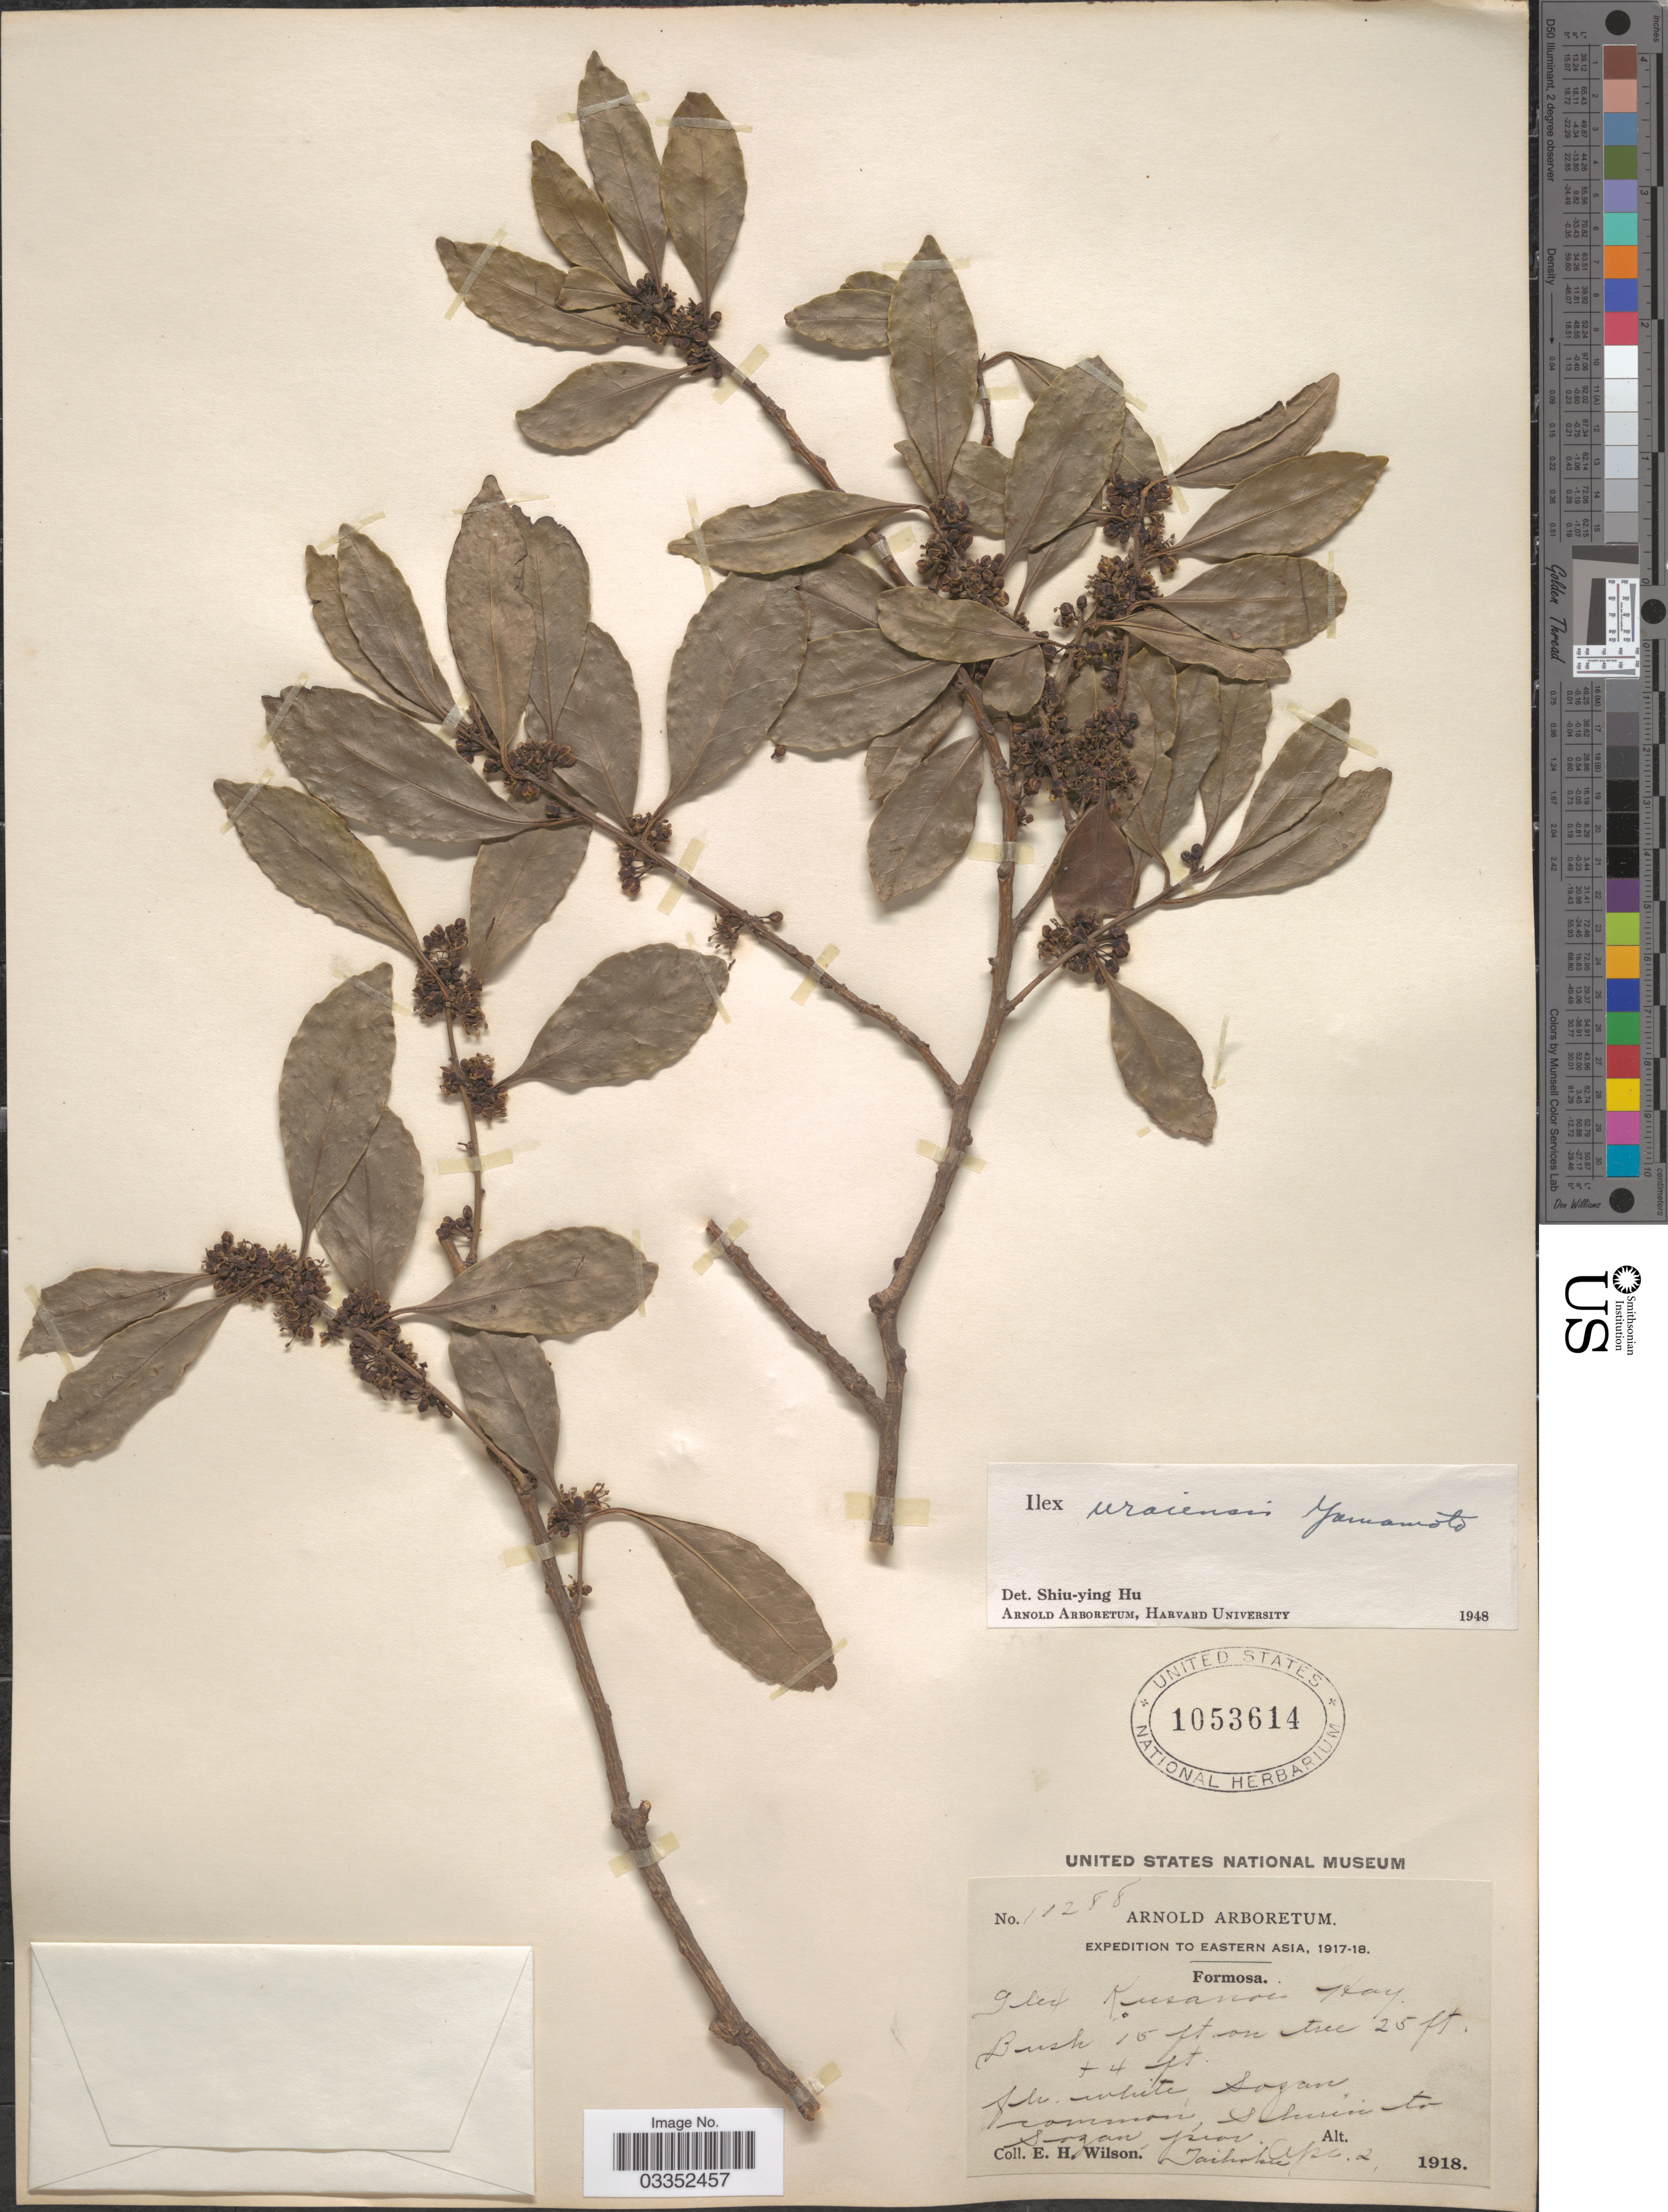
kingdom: Plantae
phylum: Tracheophyta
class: Magnoliopsida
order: Aquifoliales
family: Aquifoliaceae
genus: Ilex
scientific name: Ilex uraiensis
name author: Yamam.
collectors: E. Wilson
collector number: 11288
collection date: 1918-04-02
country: Taiwan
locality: Eastern Asia, Formosa, Sozan, common, Shirin to Sozan, prov. Taihoku.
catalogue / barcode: US 1053614